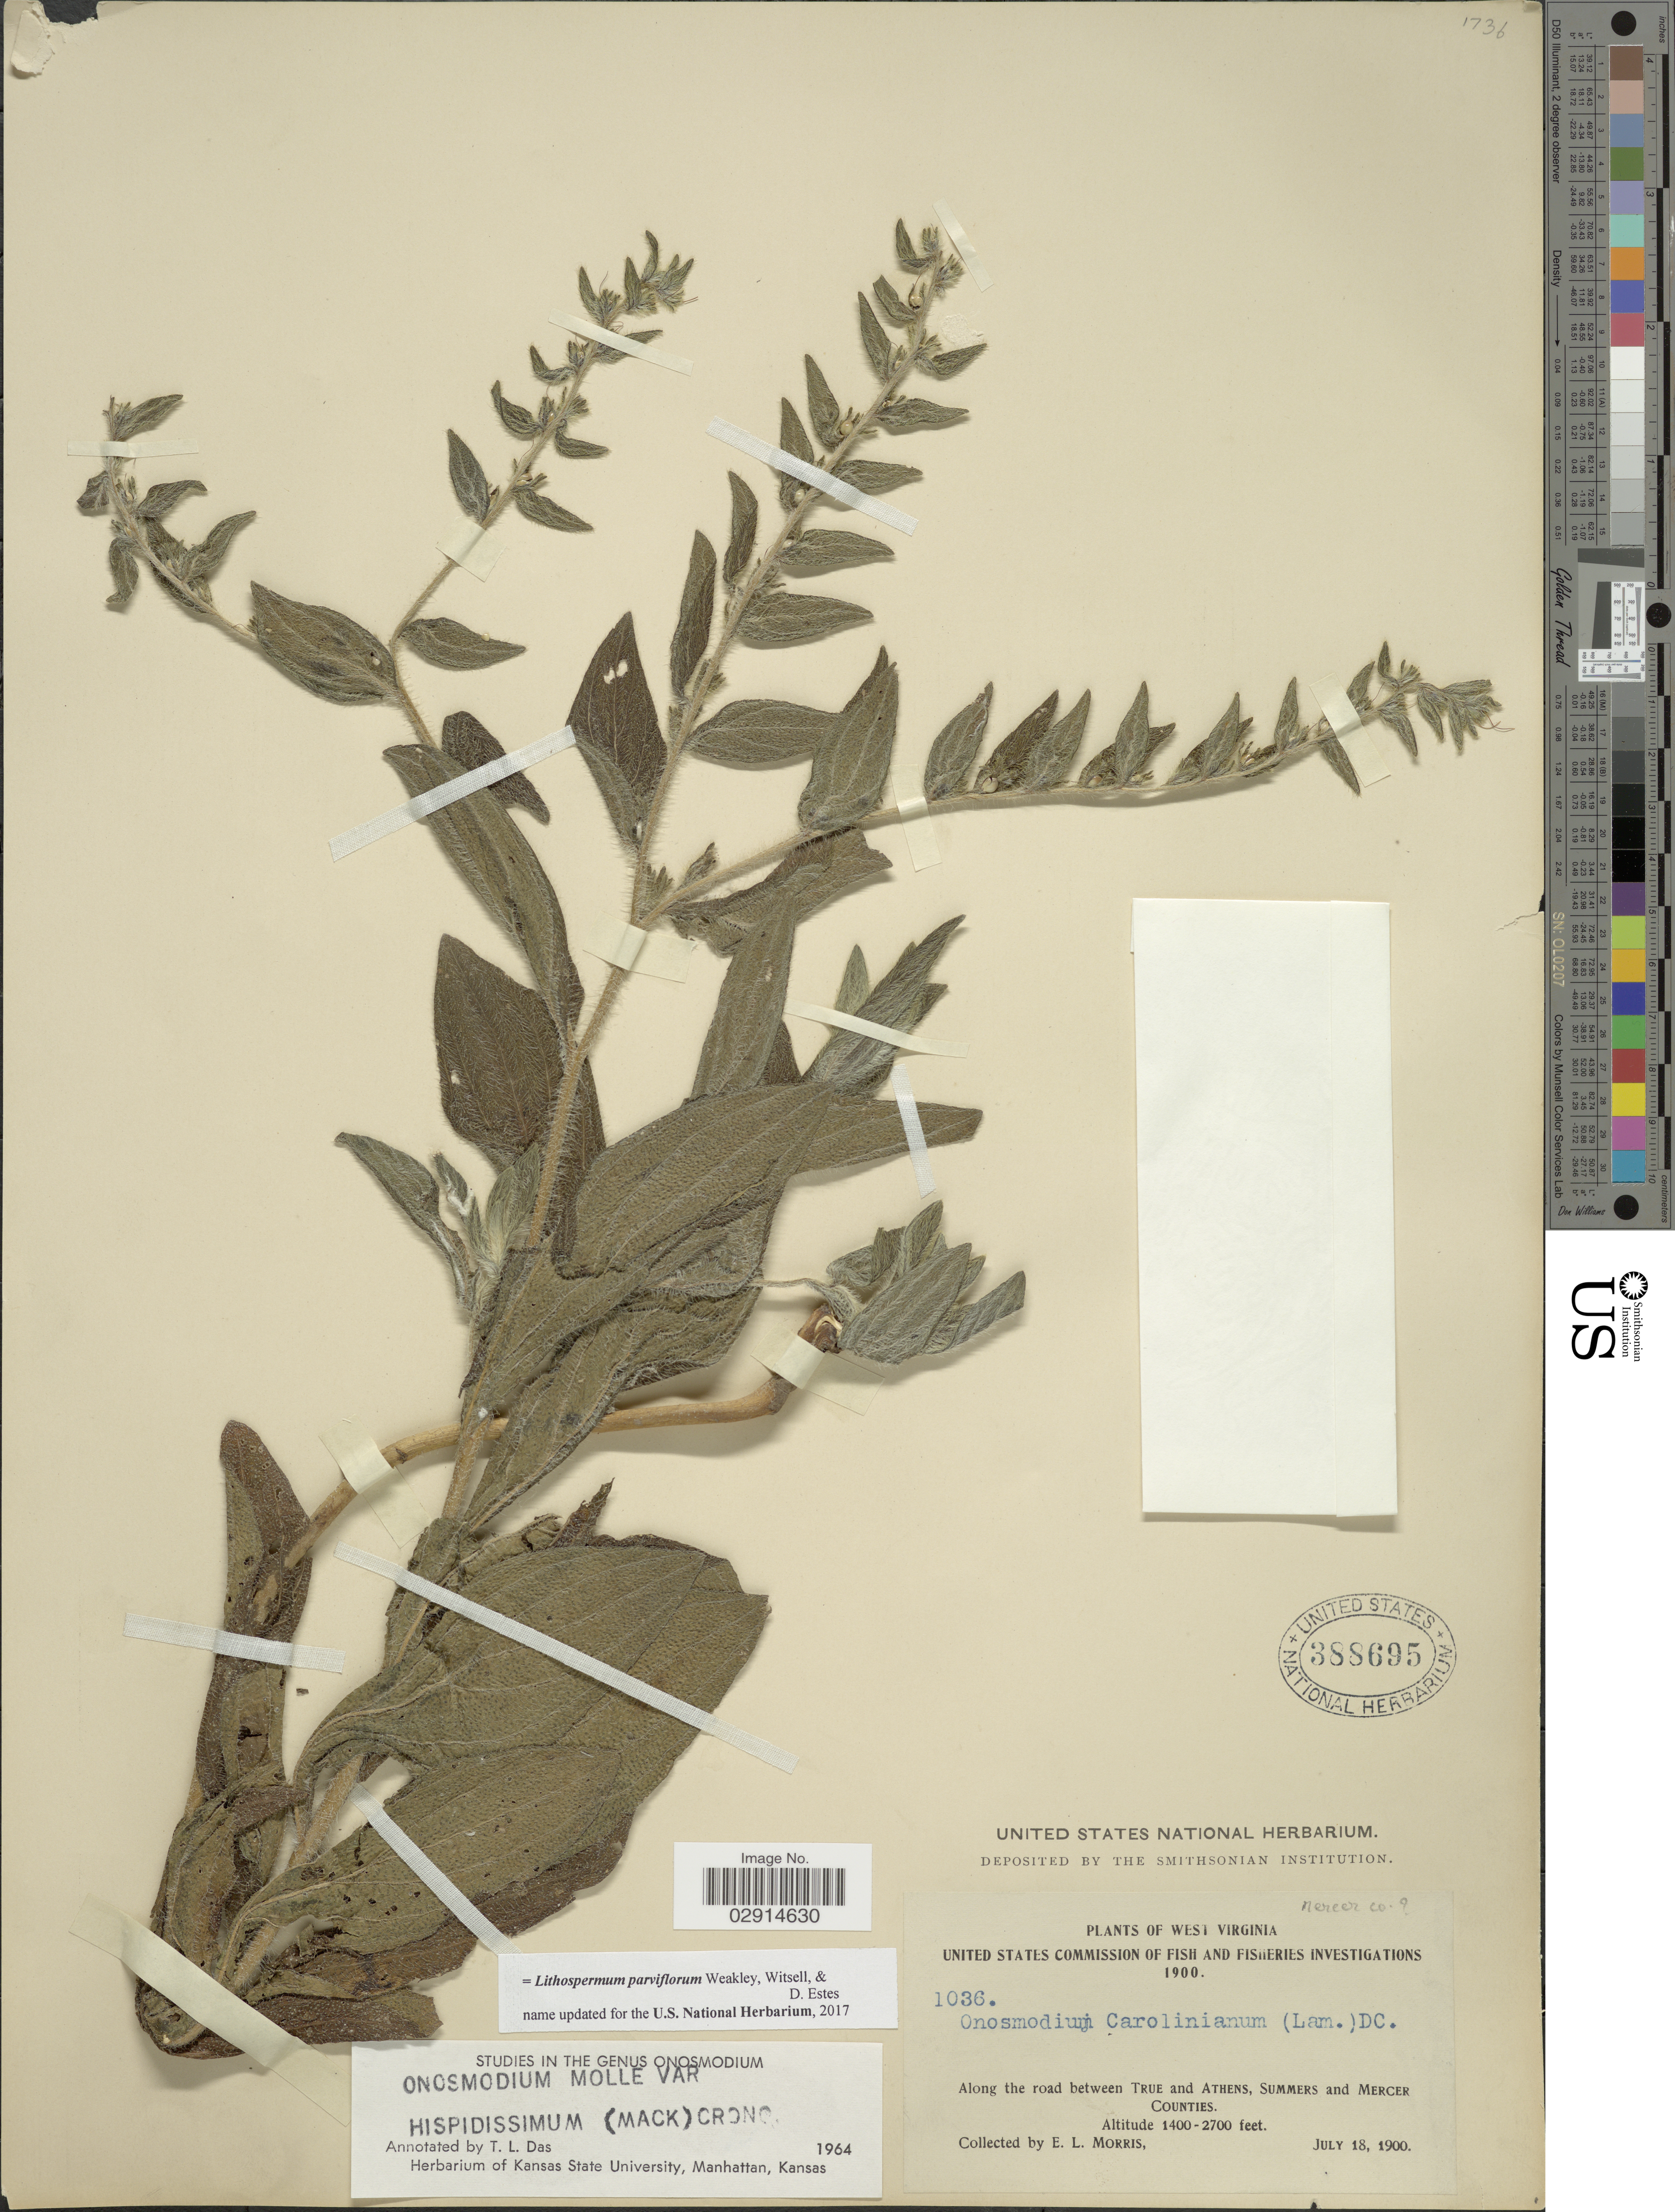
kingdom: Plantae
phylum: Tracheophyta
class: Magnoliopsida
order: Boraginales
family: Boraginaceae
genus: Lithospermum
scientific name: Lithospermum parviflorum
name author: Weakley et al.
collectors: E. Morris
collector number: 1036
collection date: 1900-07-18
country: United States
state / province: West Virginia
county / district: Mercer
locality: Mercer co. [unsure placement] Along the road between True and Athens, Summers and Mercer Counties.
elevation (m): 427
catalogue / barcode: US 388695